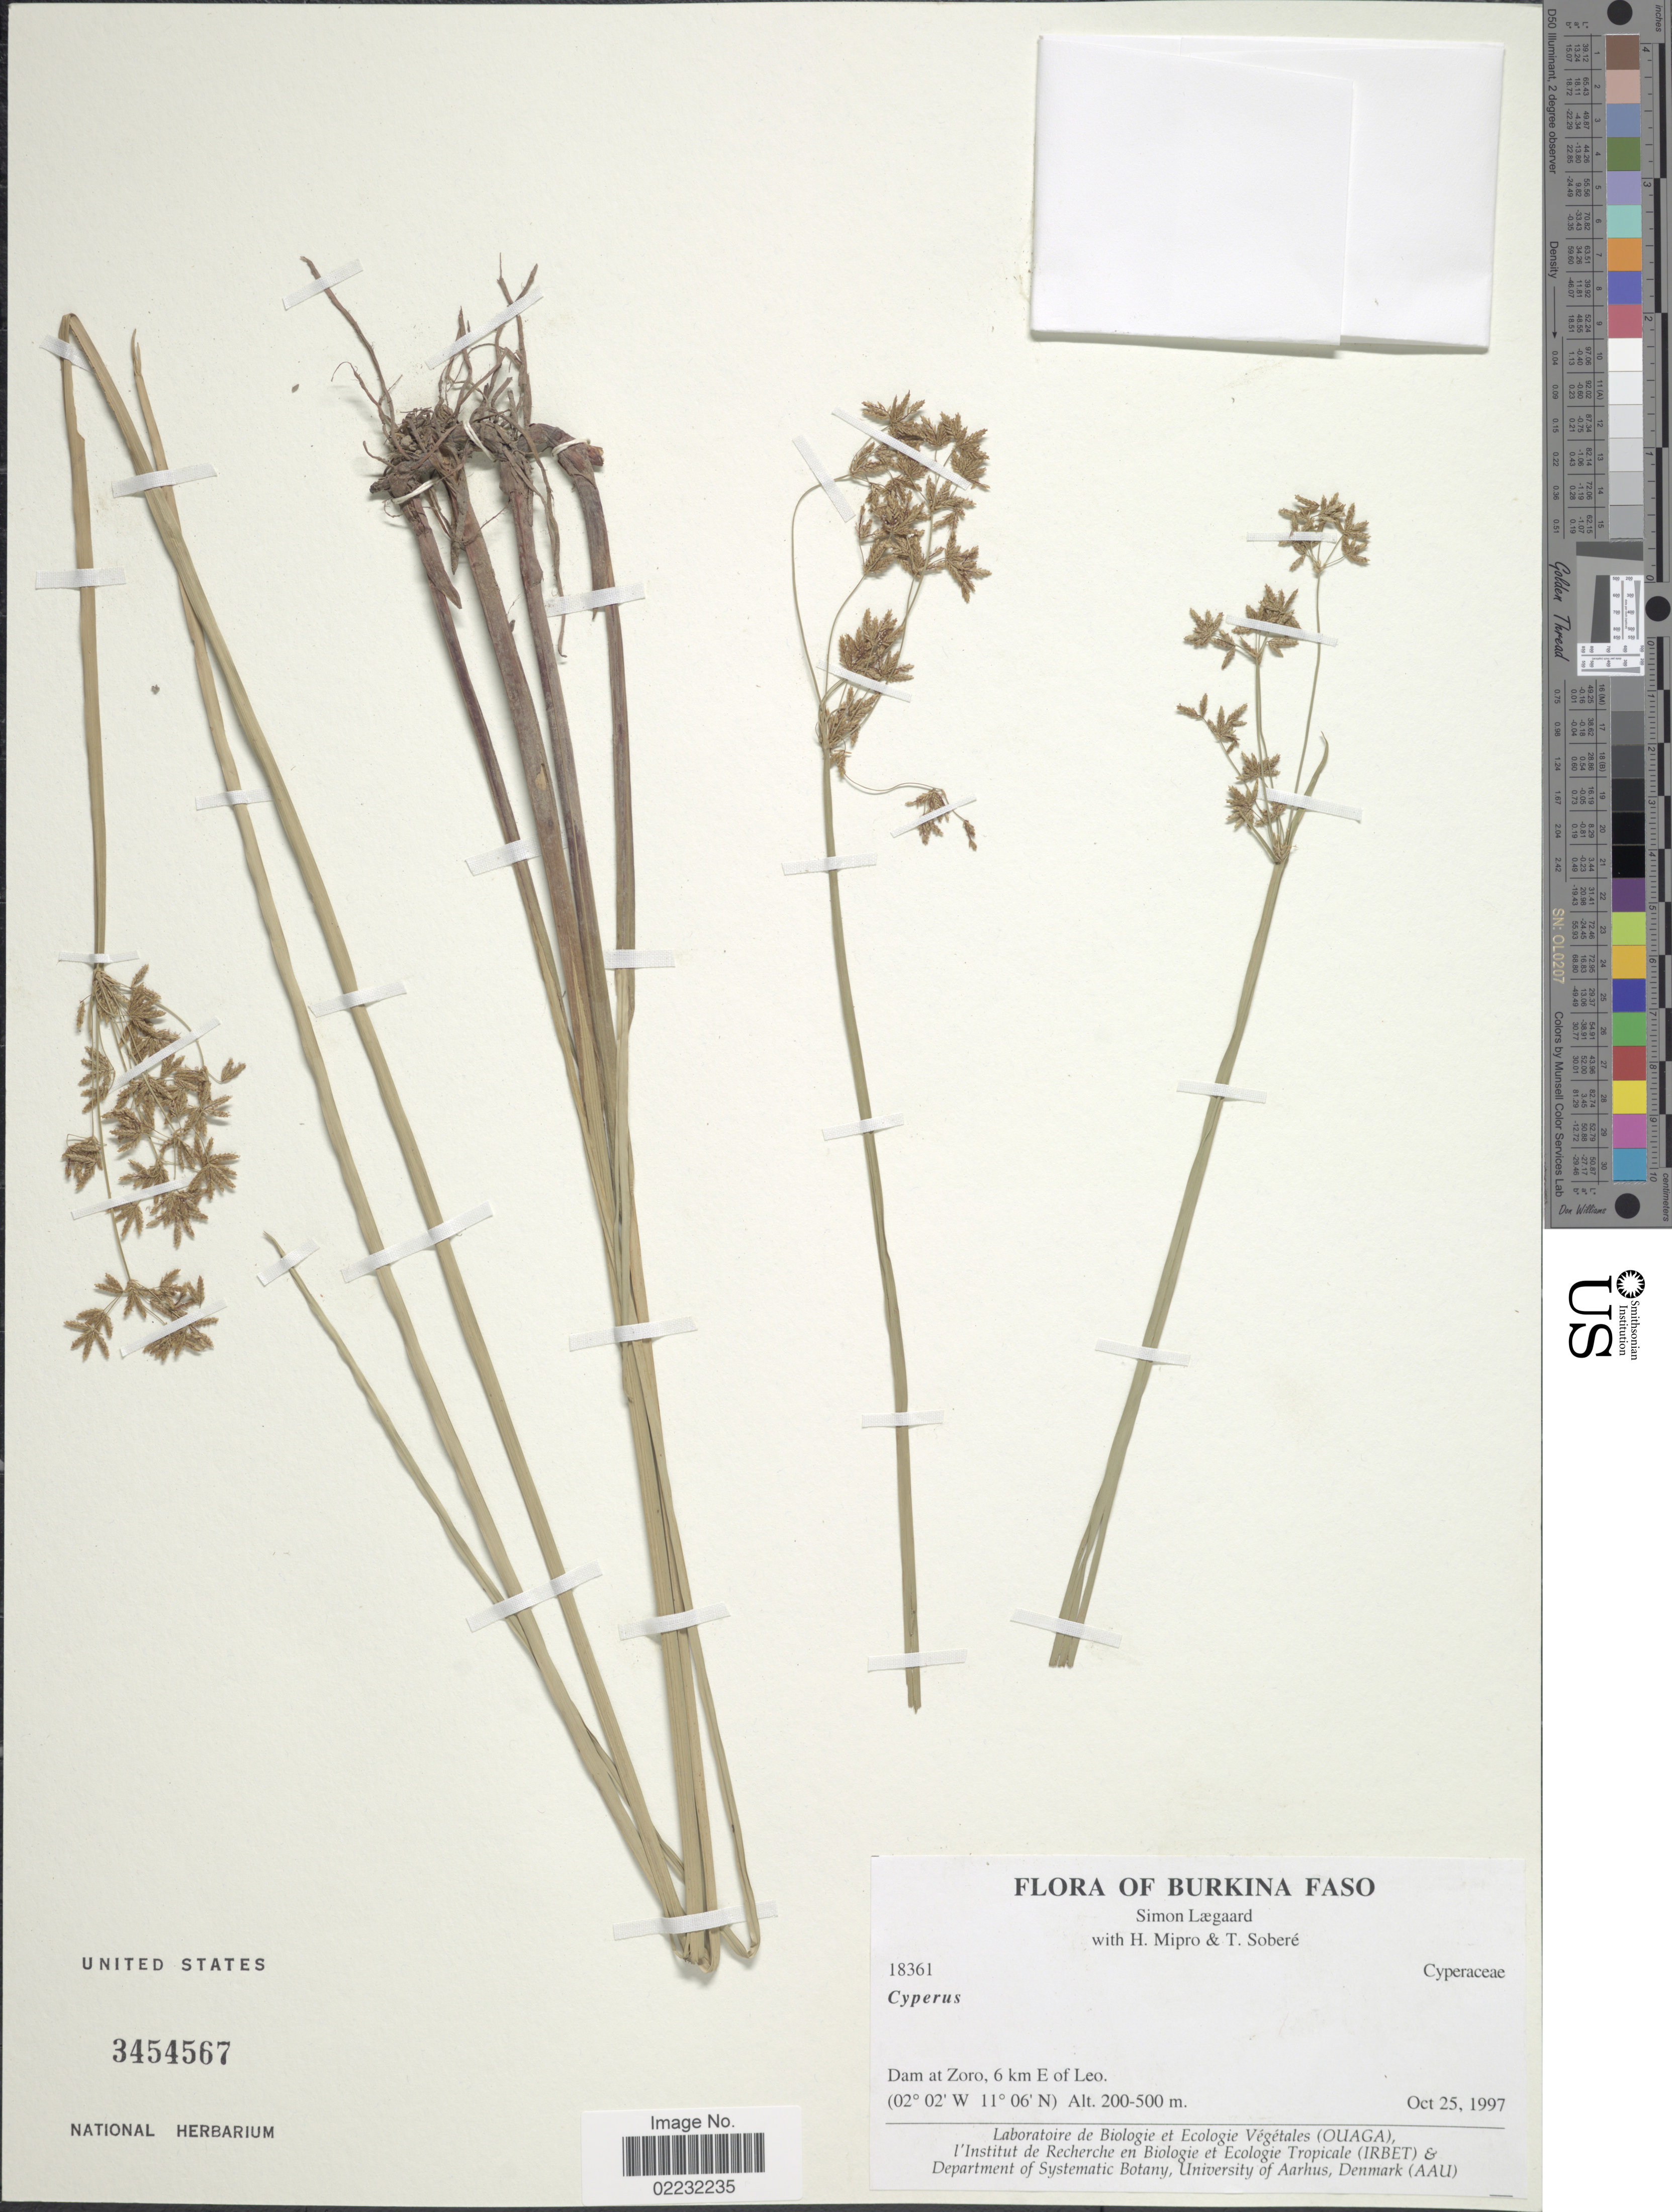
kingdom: Plantae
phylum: Tracheophyta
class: Liliopsida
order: Poales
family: Cyperaceae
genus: Cyperus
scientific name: Cyperus sp.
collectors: S. Lægaard, H. Mipro & T. Sobere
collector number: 18361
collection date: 1997-10-25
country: Burkina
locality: Burkina Faso, dam at Zoro, 6 km E of Leo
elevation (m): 200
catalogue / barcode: US 3454567